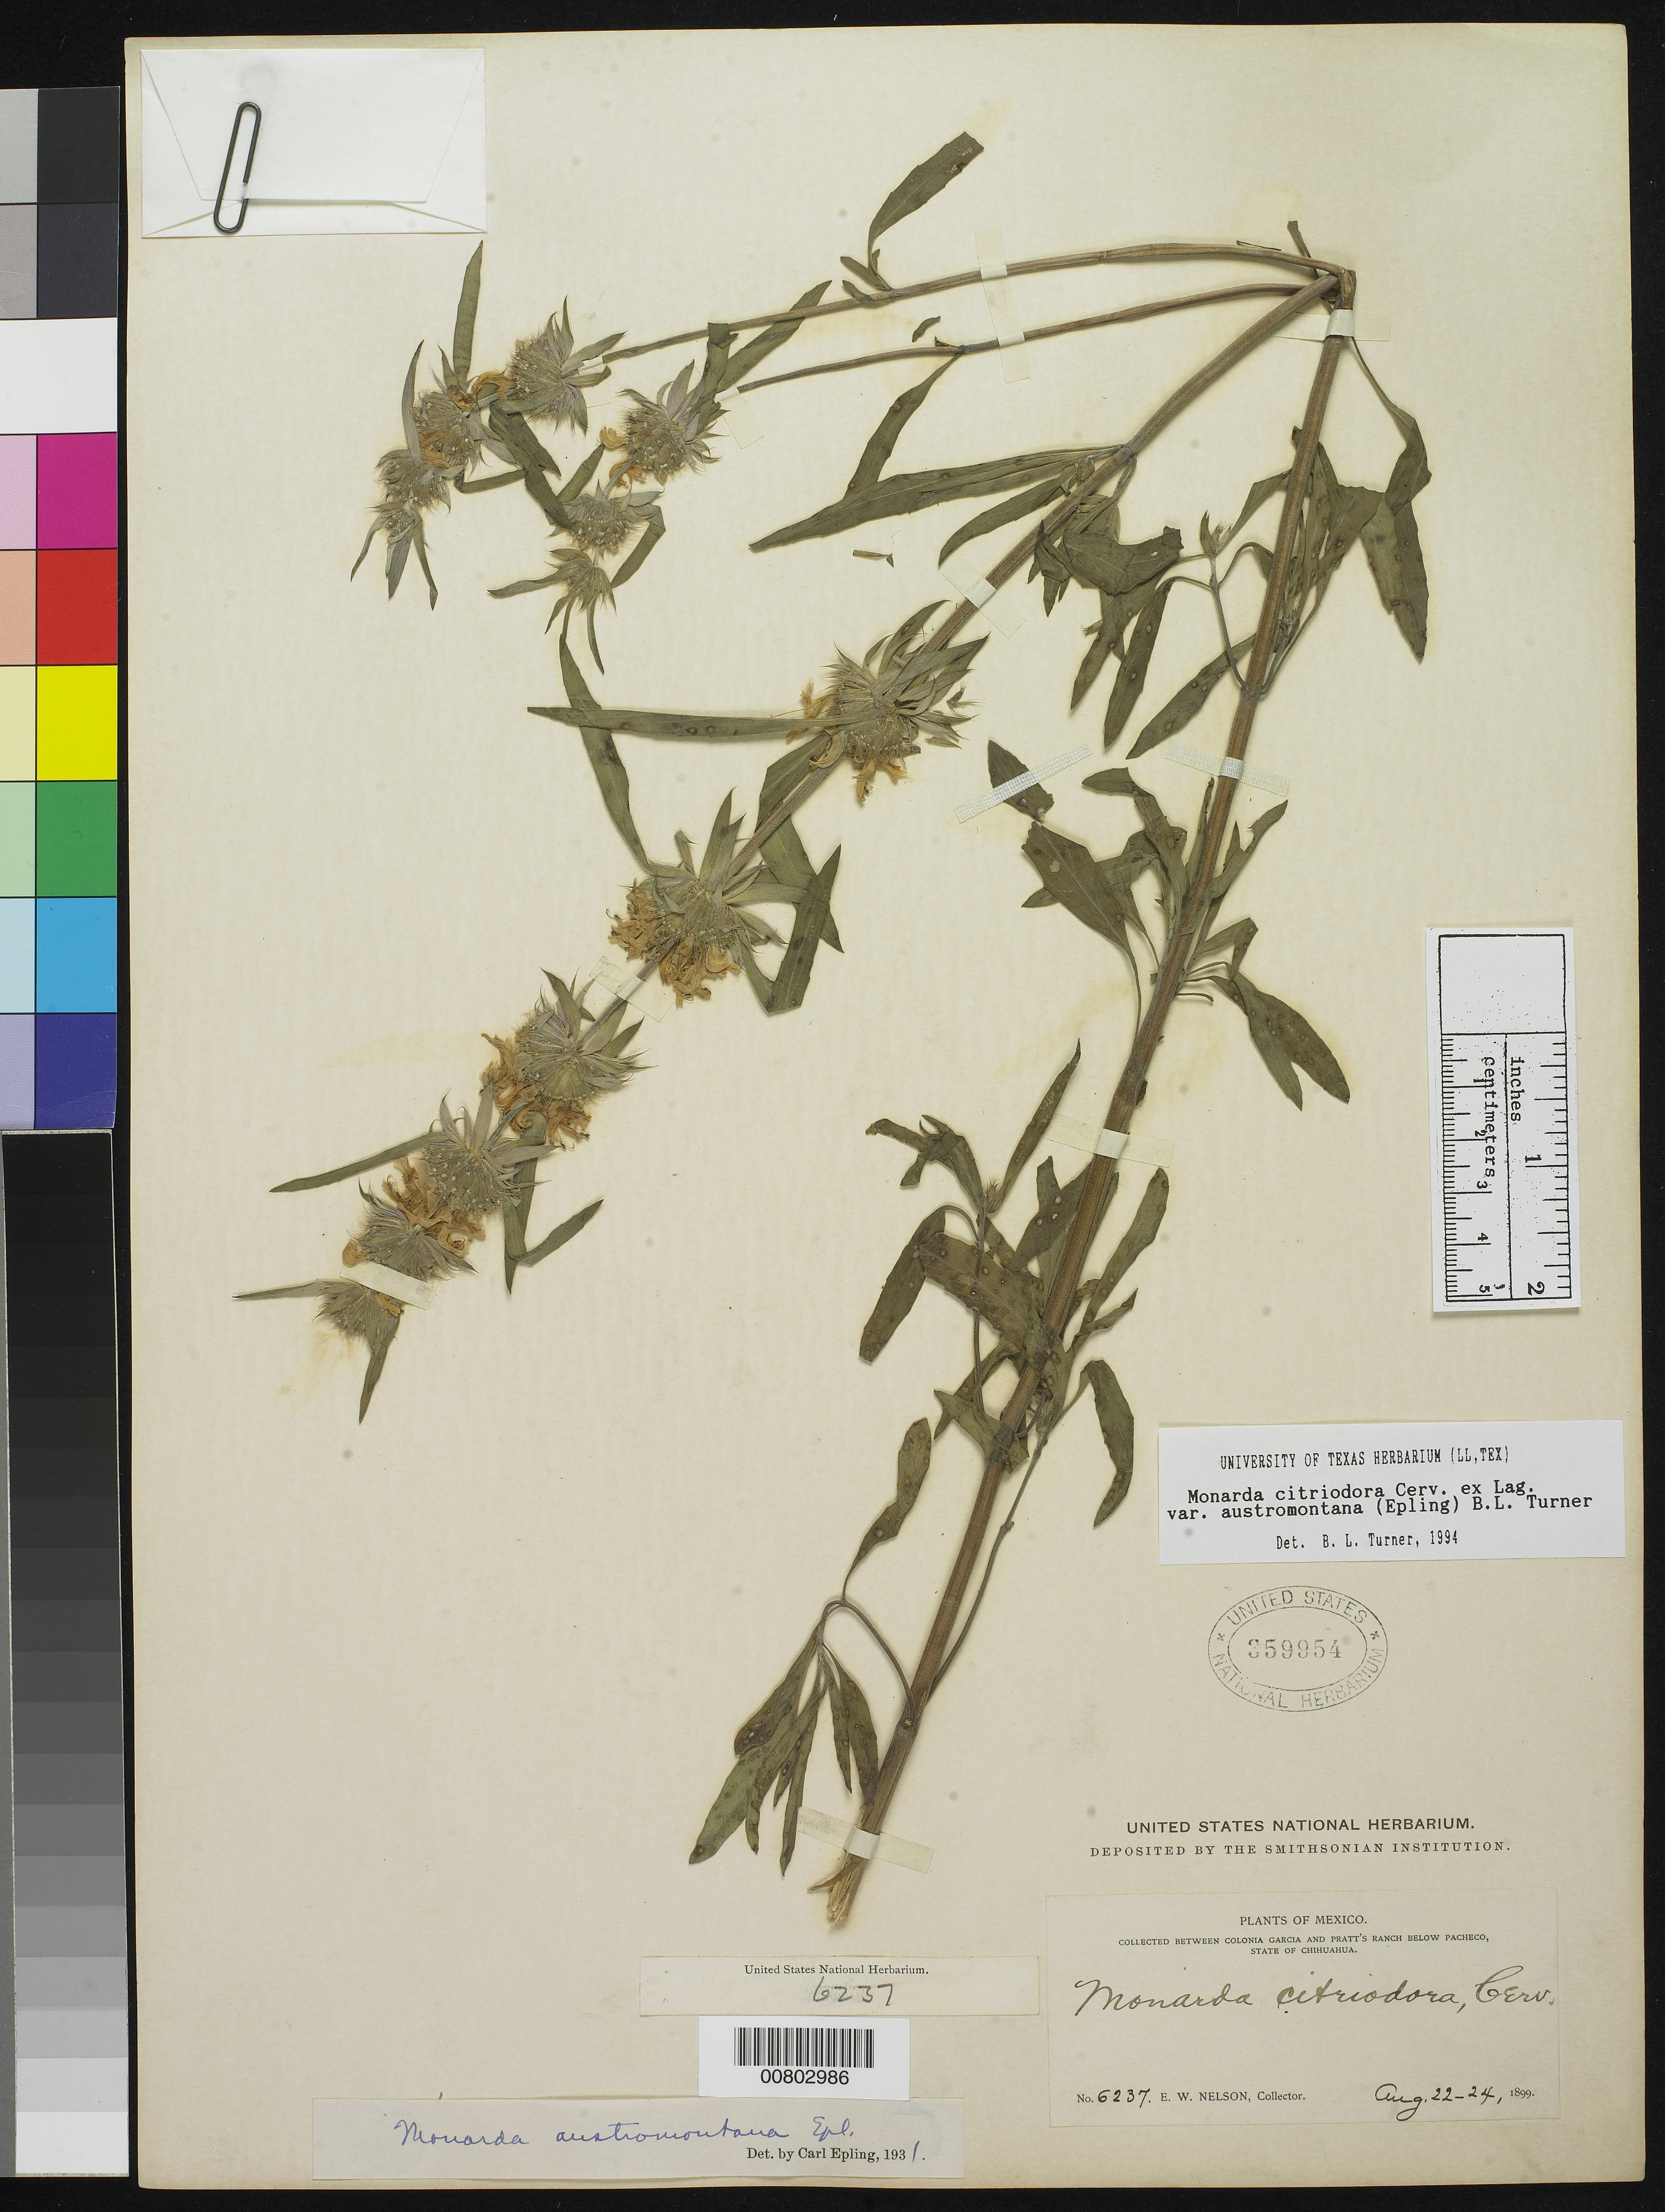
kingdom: Plantae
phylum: Tracheophyta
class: Magnoliopsida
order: Lamiales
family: Lamiaceae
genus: Monarda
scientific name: Monarda citriodora var. austromontana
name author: (Epling) B.L. Turner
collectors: E. W. Nelson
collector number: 6237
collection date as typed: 22 Aug 1899 to 24 Aug 1899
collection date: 1899-08-22/1899-08-24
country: Mexico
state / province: Chihuahua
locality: Between Colonia García and Pratt's Ranch below Pacheco, Chihuahua.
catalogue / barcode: US 359954